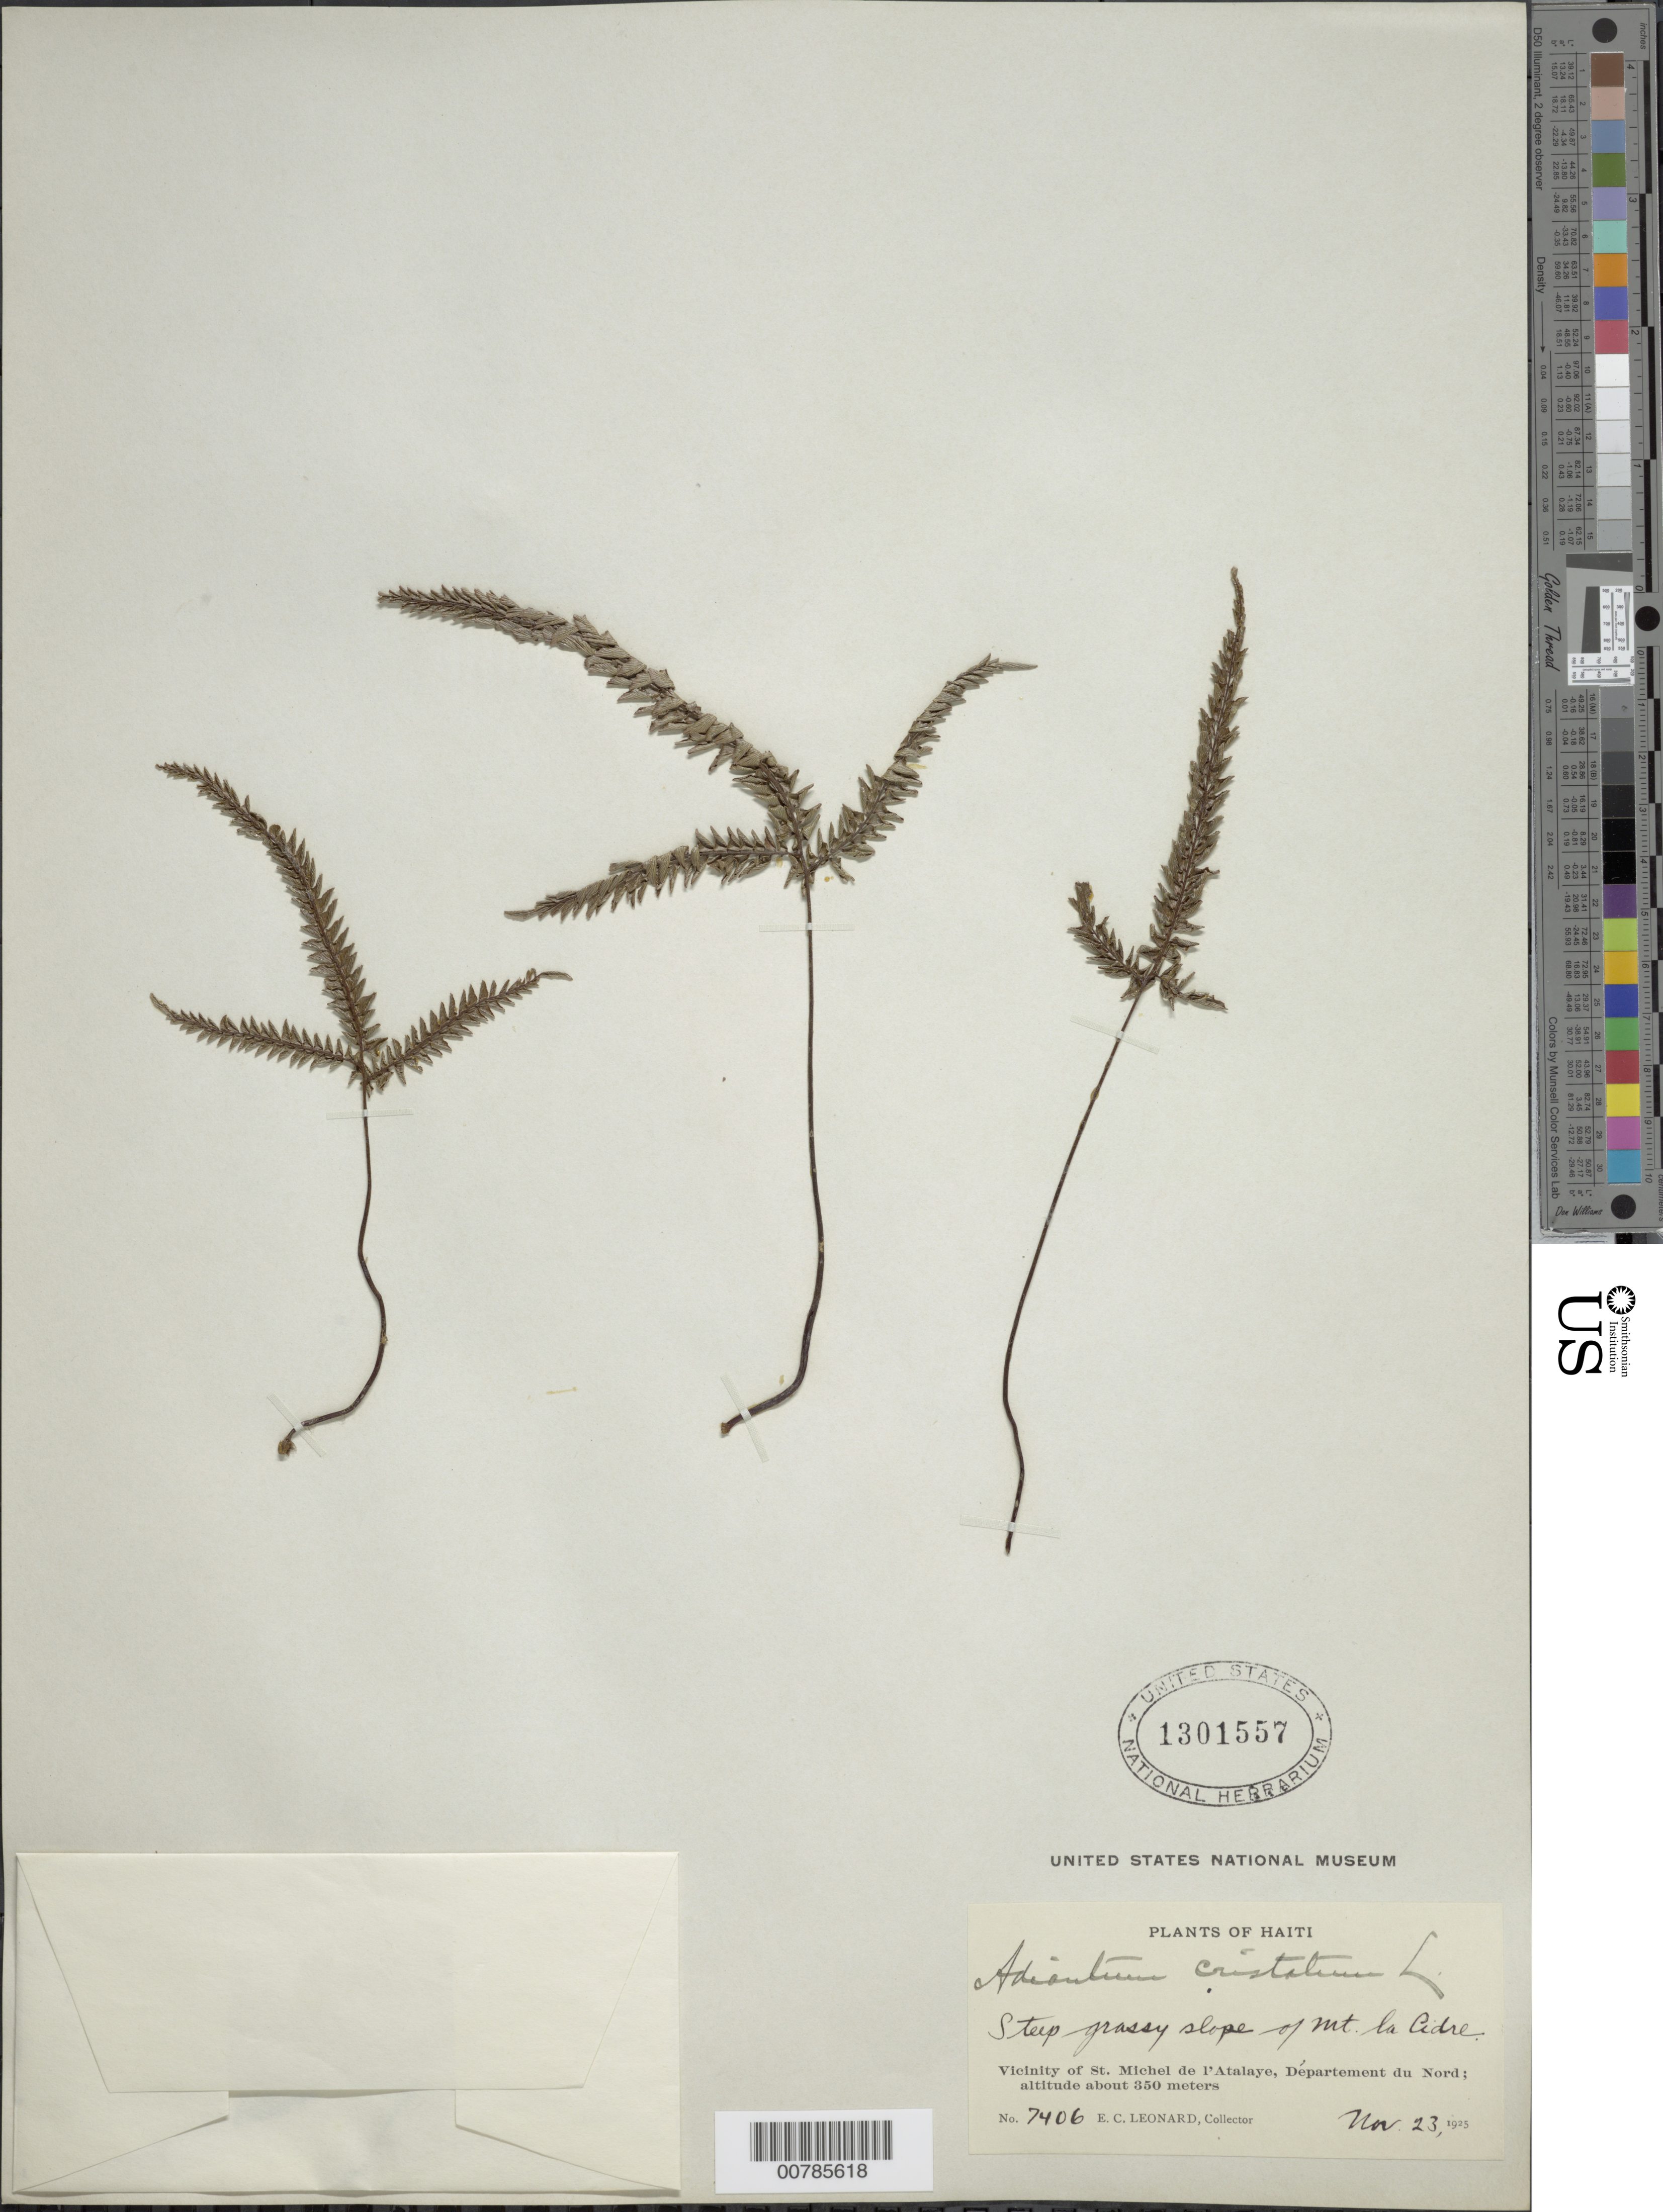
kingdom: Plantae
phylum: Tracheophyta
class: Polypodiopsida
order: Polypodiales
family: Pteridaceae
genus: Adiantum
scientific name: Adiantum pyramidale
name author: (L.) Willd.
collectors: E. C. Leonard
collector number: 7406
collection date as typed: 23 Nov 1925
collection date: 1925-11-23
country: Haiti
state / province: Nord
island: Hispaniola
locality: St. Michel de l'Atalaye, Mt. La Cidre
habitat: Steep grassy slope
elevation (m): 350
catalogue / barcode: US 1301557